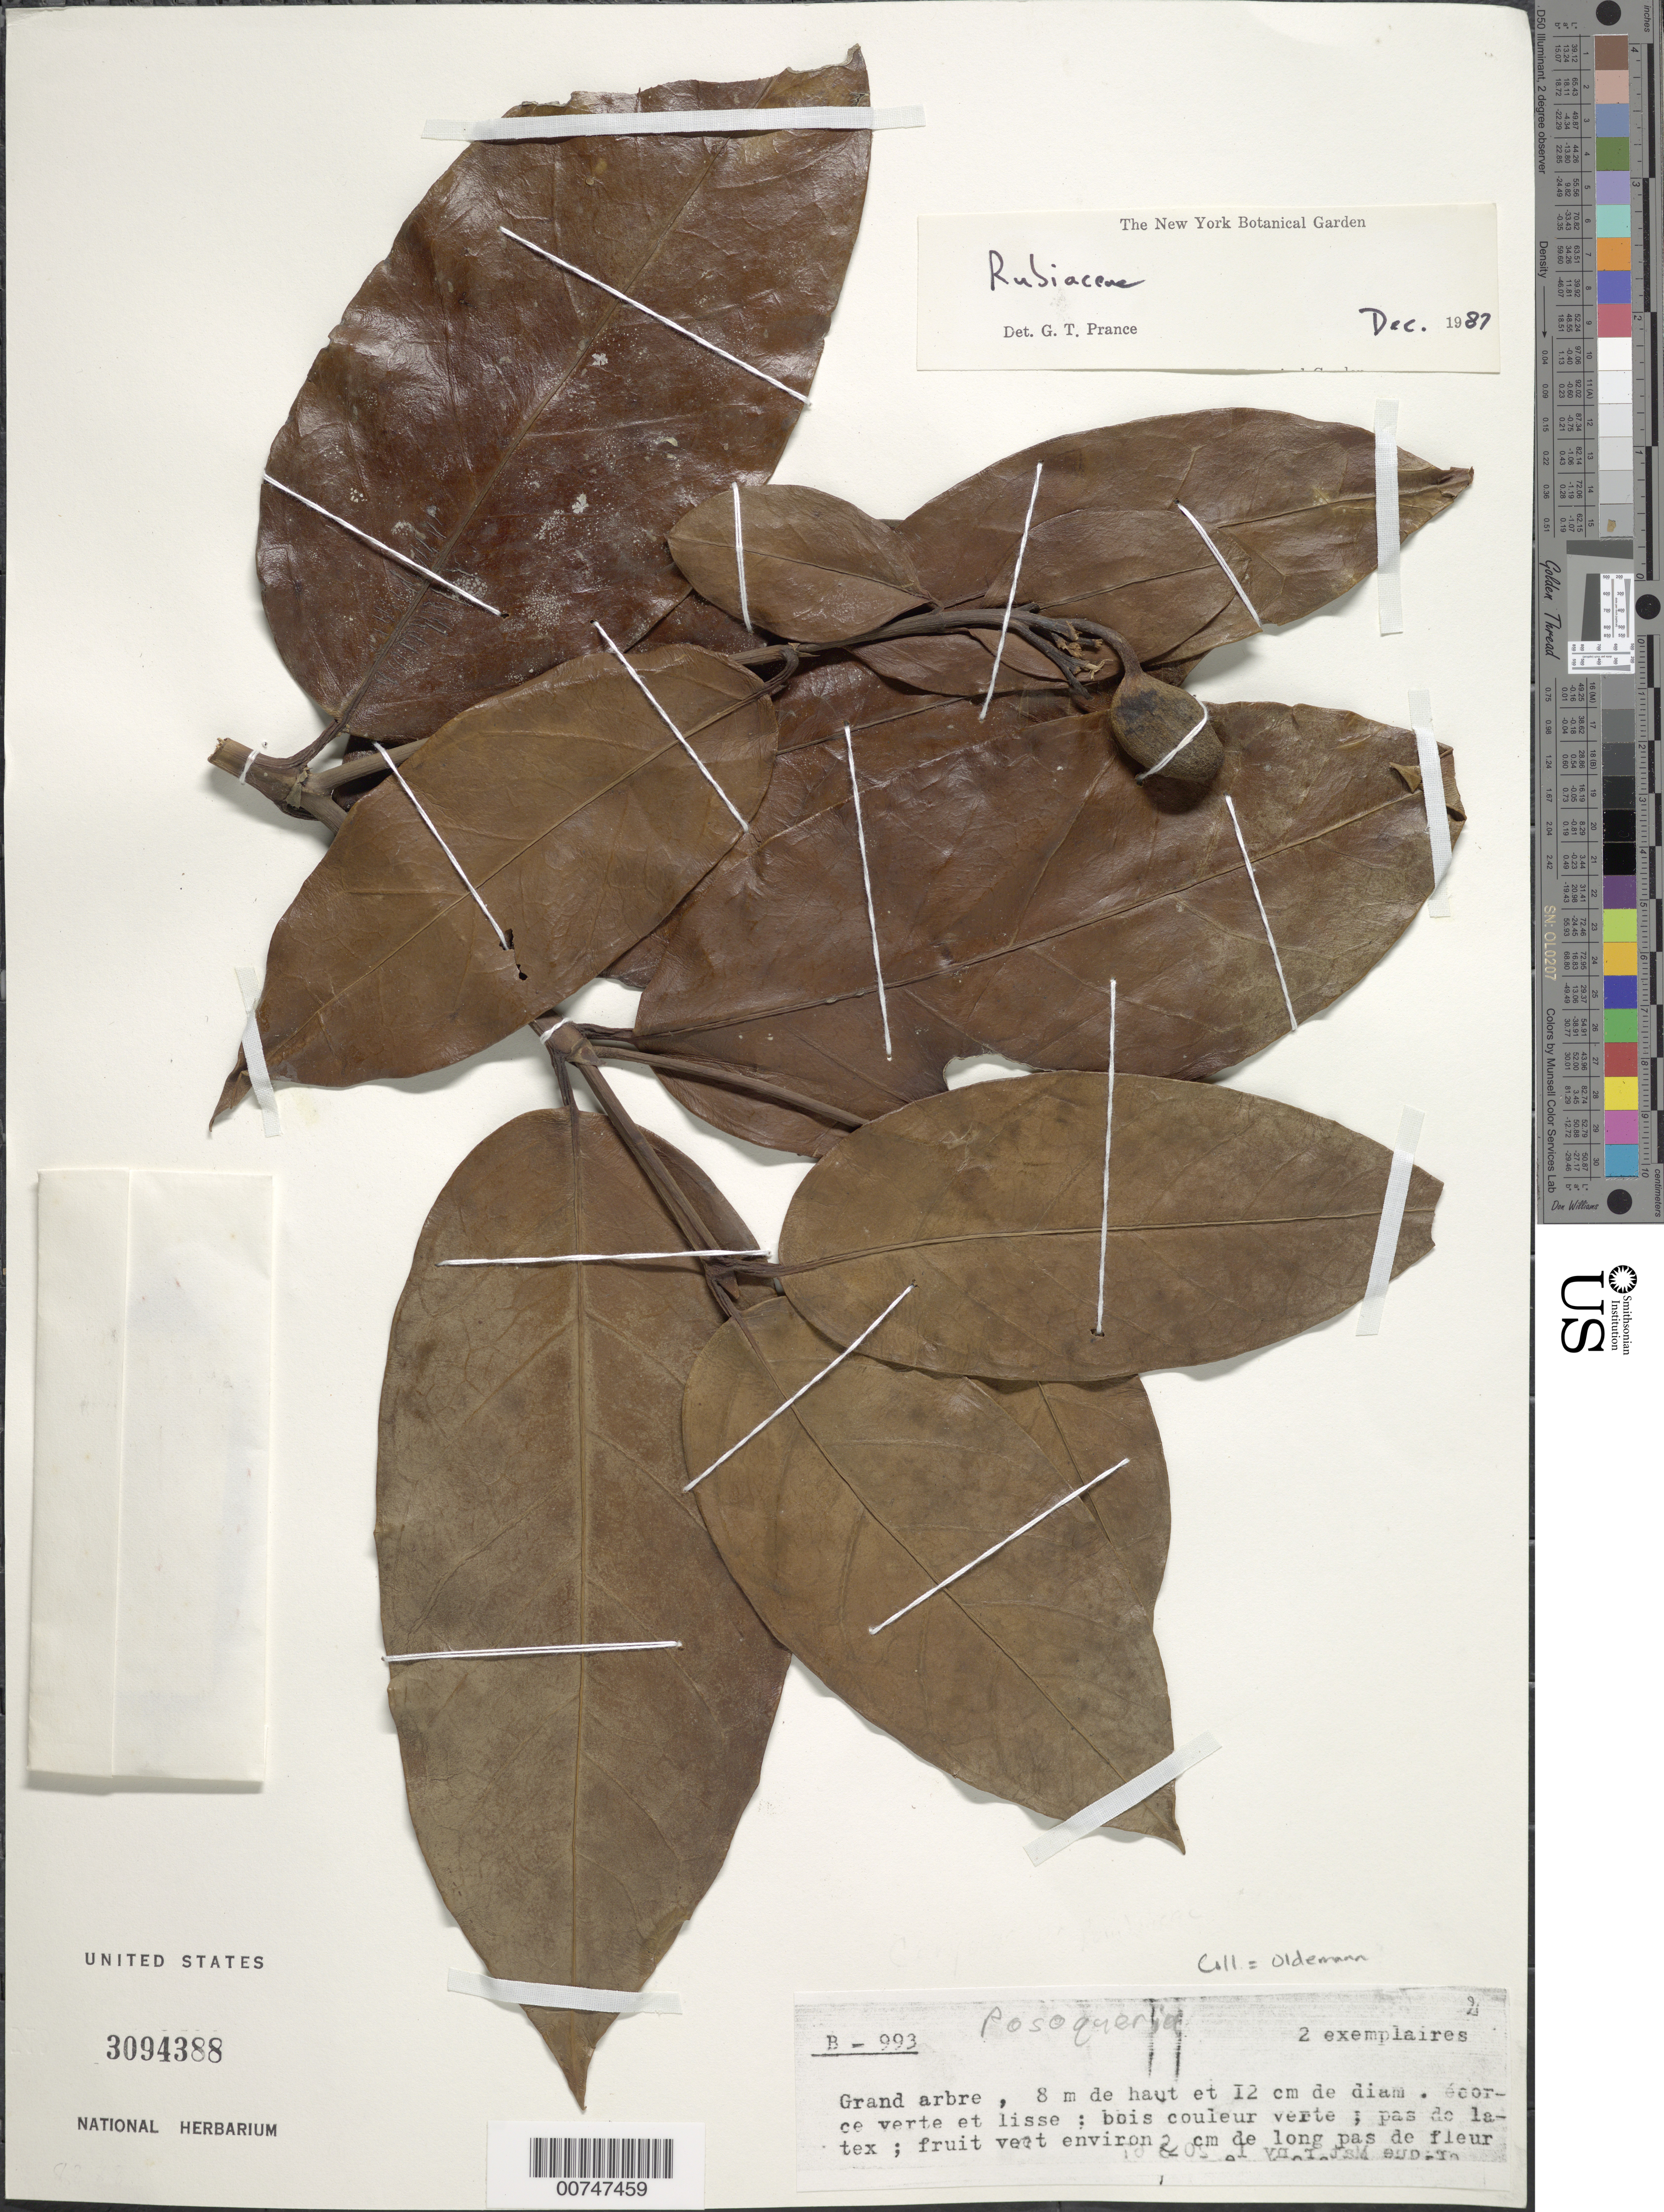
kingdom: Plantae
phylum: Tracheophyta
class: Magnoliopsida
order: Gentianales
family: Rubiaceae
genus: Posoqueria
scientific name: Posoqueria sp.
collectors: R. Oldeman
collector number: B 993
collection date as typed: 20-Mar-67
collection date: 1967-03-20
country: French Guiana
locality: Crique Matarony, basse Approuague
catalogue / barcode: US 3094388